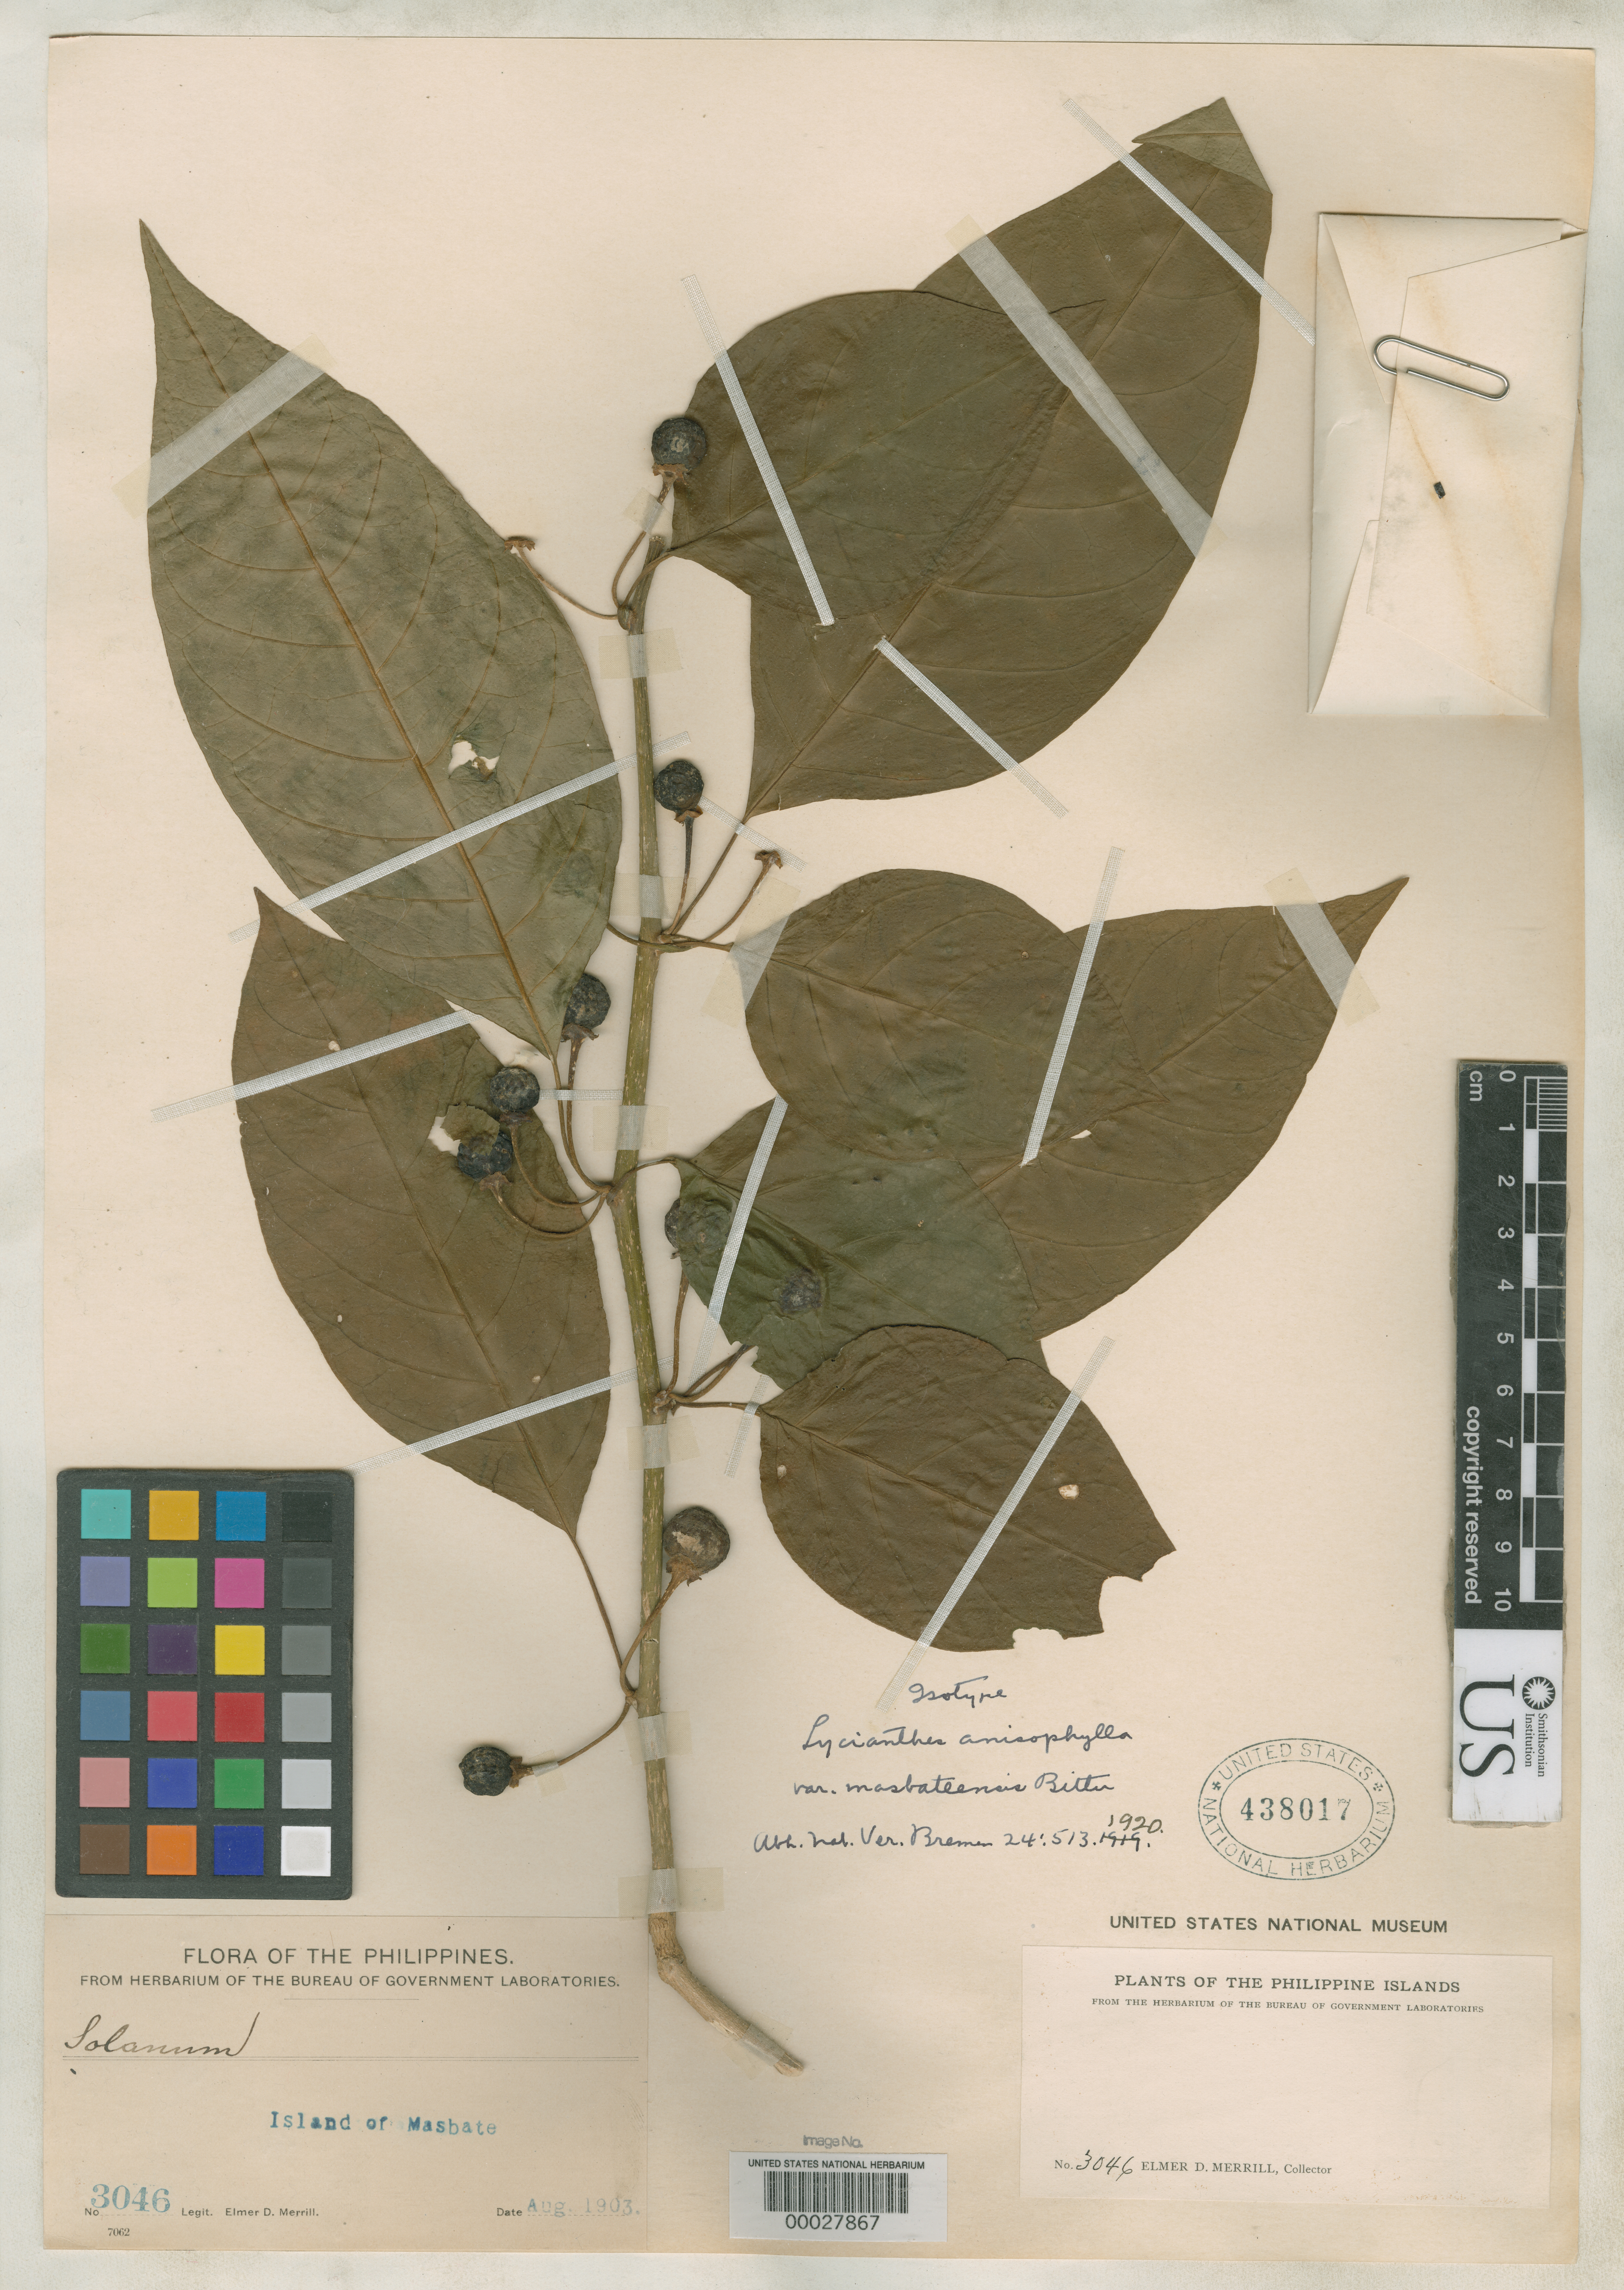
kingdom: Plantae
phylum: Tracheophyta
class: Magnoliopsida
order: Solanales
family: Solanaceae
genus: Lycianthes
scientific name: Lycianthes anisophylla var. masbateensis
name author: Bitter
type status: Isotype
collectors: E. D. Merrill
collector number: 3046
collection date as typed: Aug 1903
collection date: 1903-08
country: Philippines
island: Masbate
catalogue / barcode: US 438017